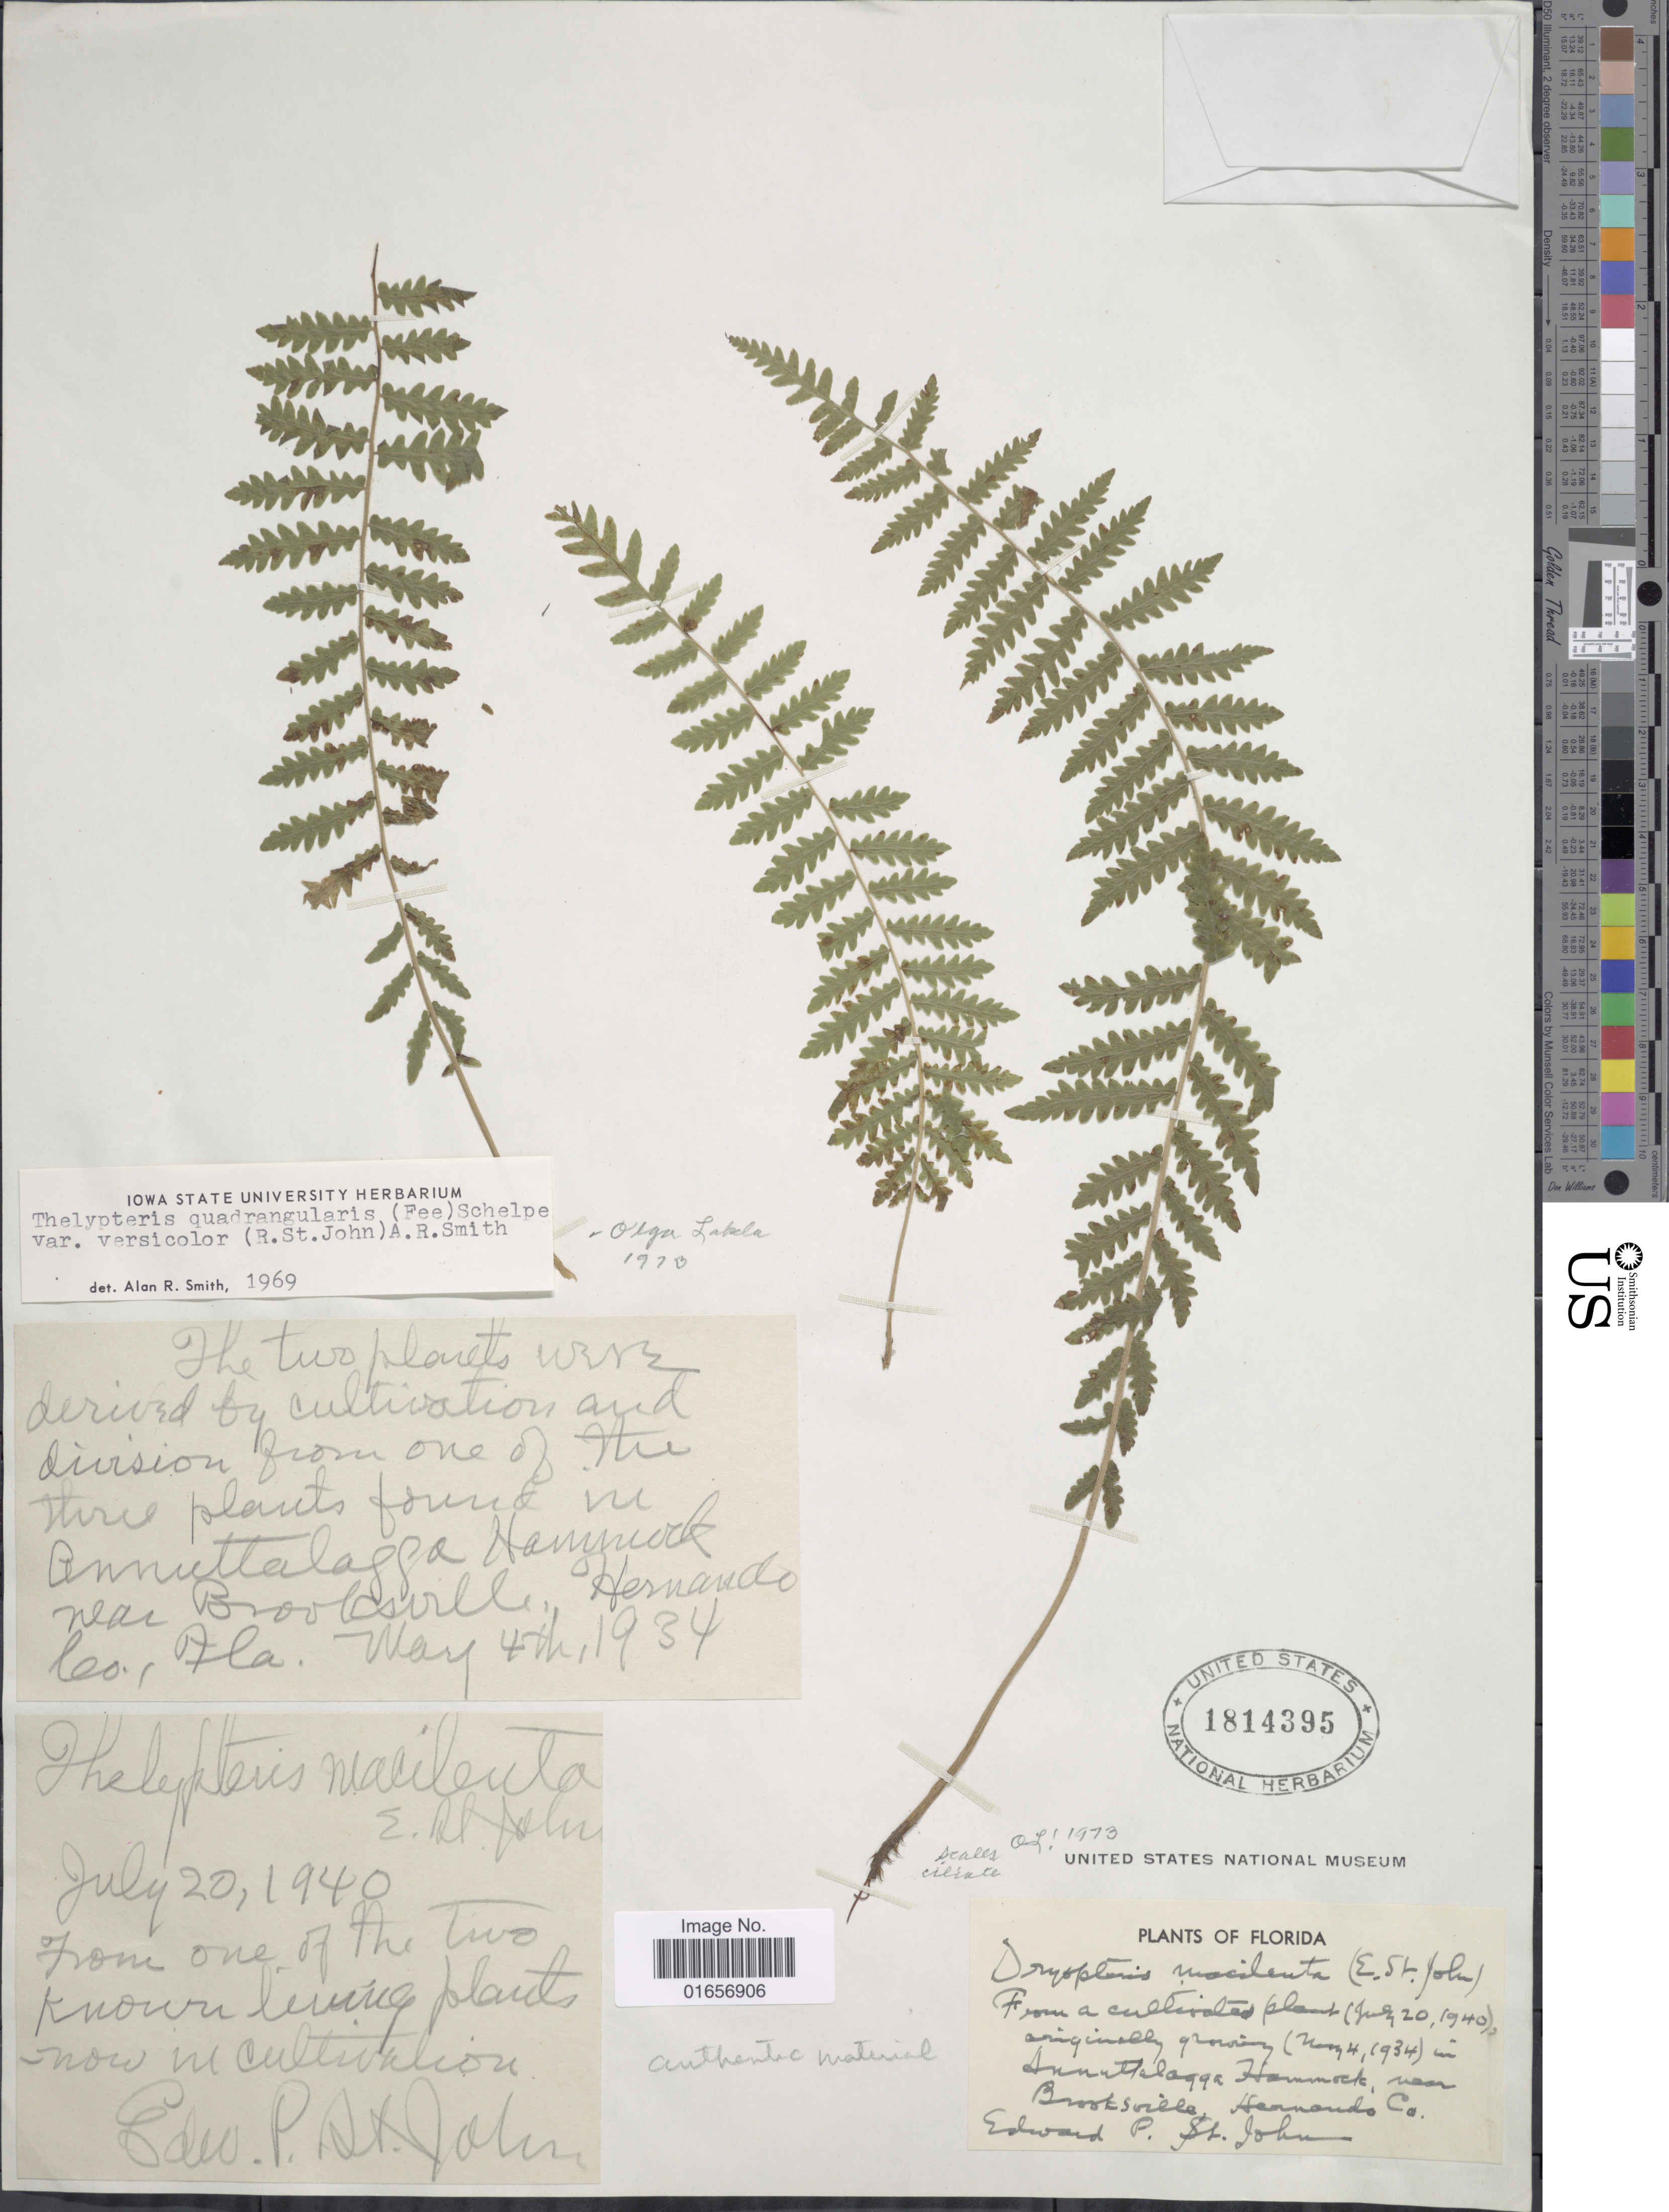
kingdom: Plantae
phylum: Tracheophyta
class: Polypodiopsida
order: Polypodiales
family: Thelypteridaceae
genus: Christella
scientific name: Christella hispidula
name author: (Decne.) Holttum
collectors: E. P. St. John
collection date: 1934-05-04/1940-07-20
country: United States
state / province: Florida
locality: Annattalagga Hammock near Brooksville, Hernando Co.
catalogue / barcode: US 1814395